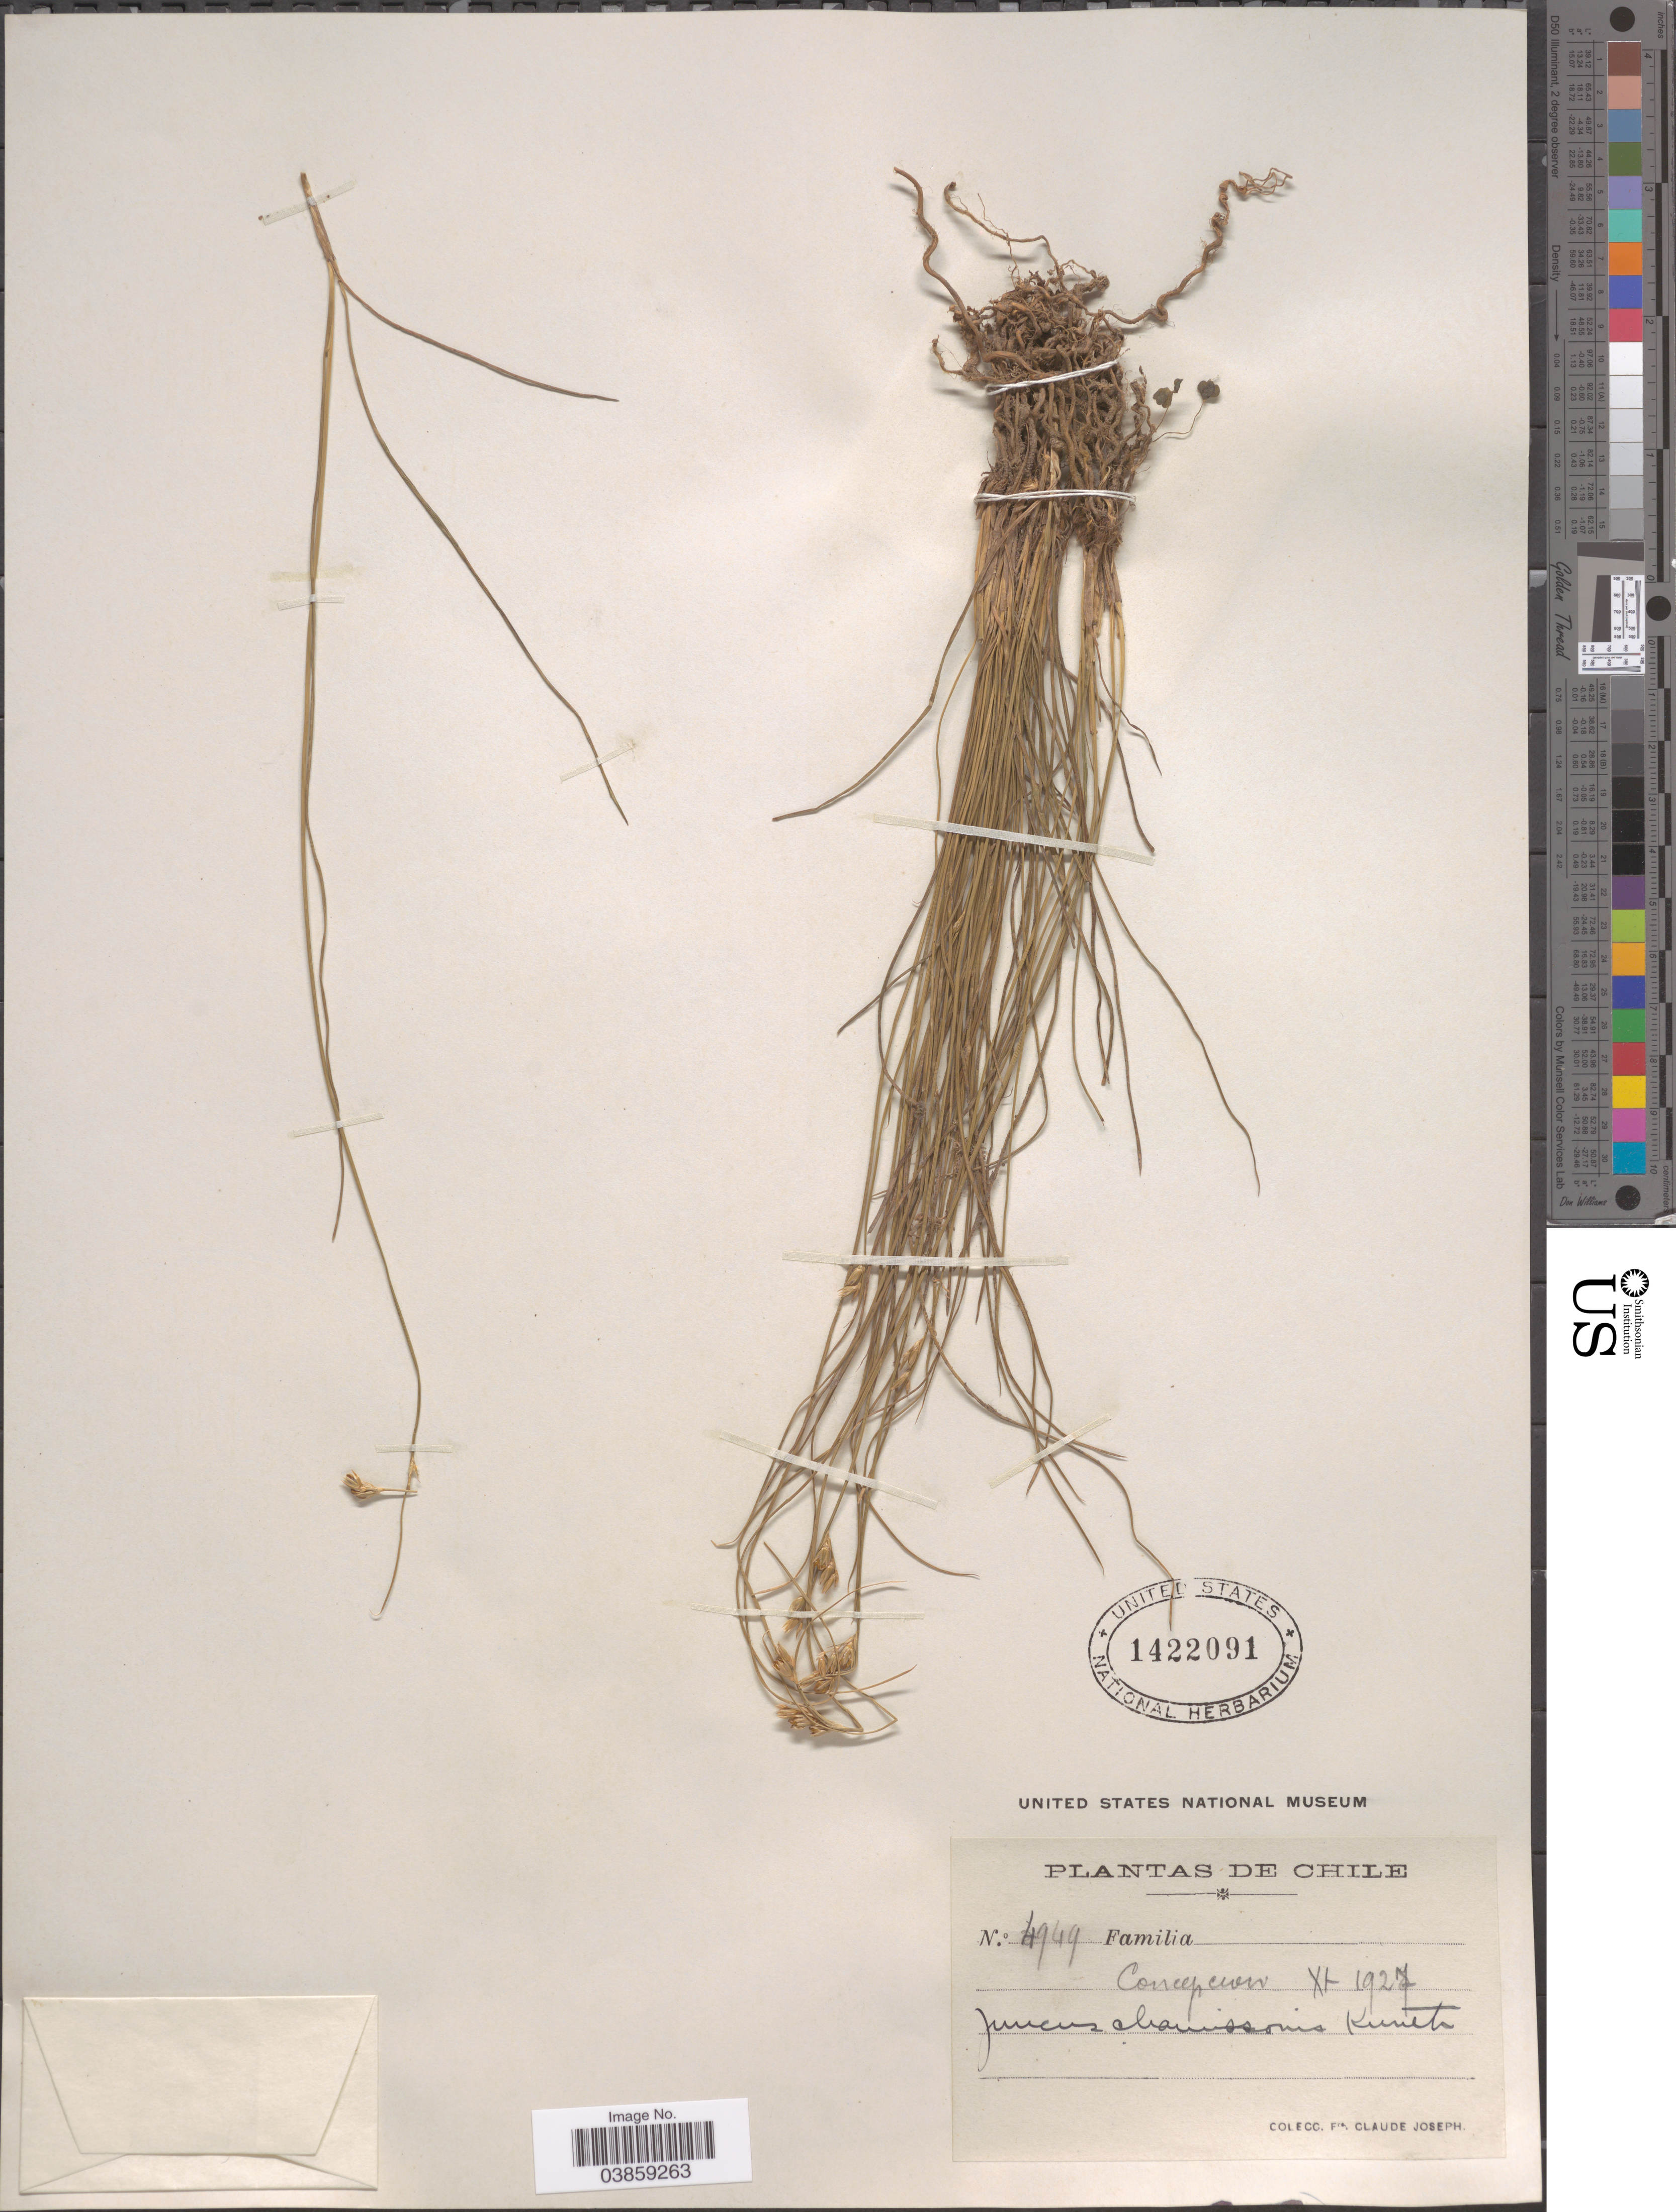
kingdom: Plantae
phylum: Tracheophyta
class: Liliopsida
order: Poales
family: Juncaceae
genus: Juncus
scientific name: Juncus chamissonis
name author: Kunth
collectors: Bro. Claude-Joseph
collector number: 4949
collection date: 1927-11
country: Chile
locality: Concepcion.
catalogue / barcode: US 1422091